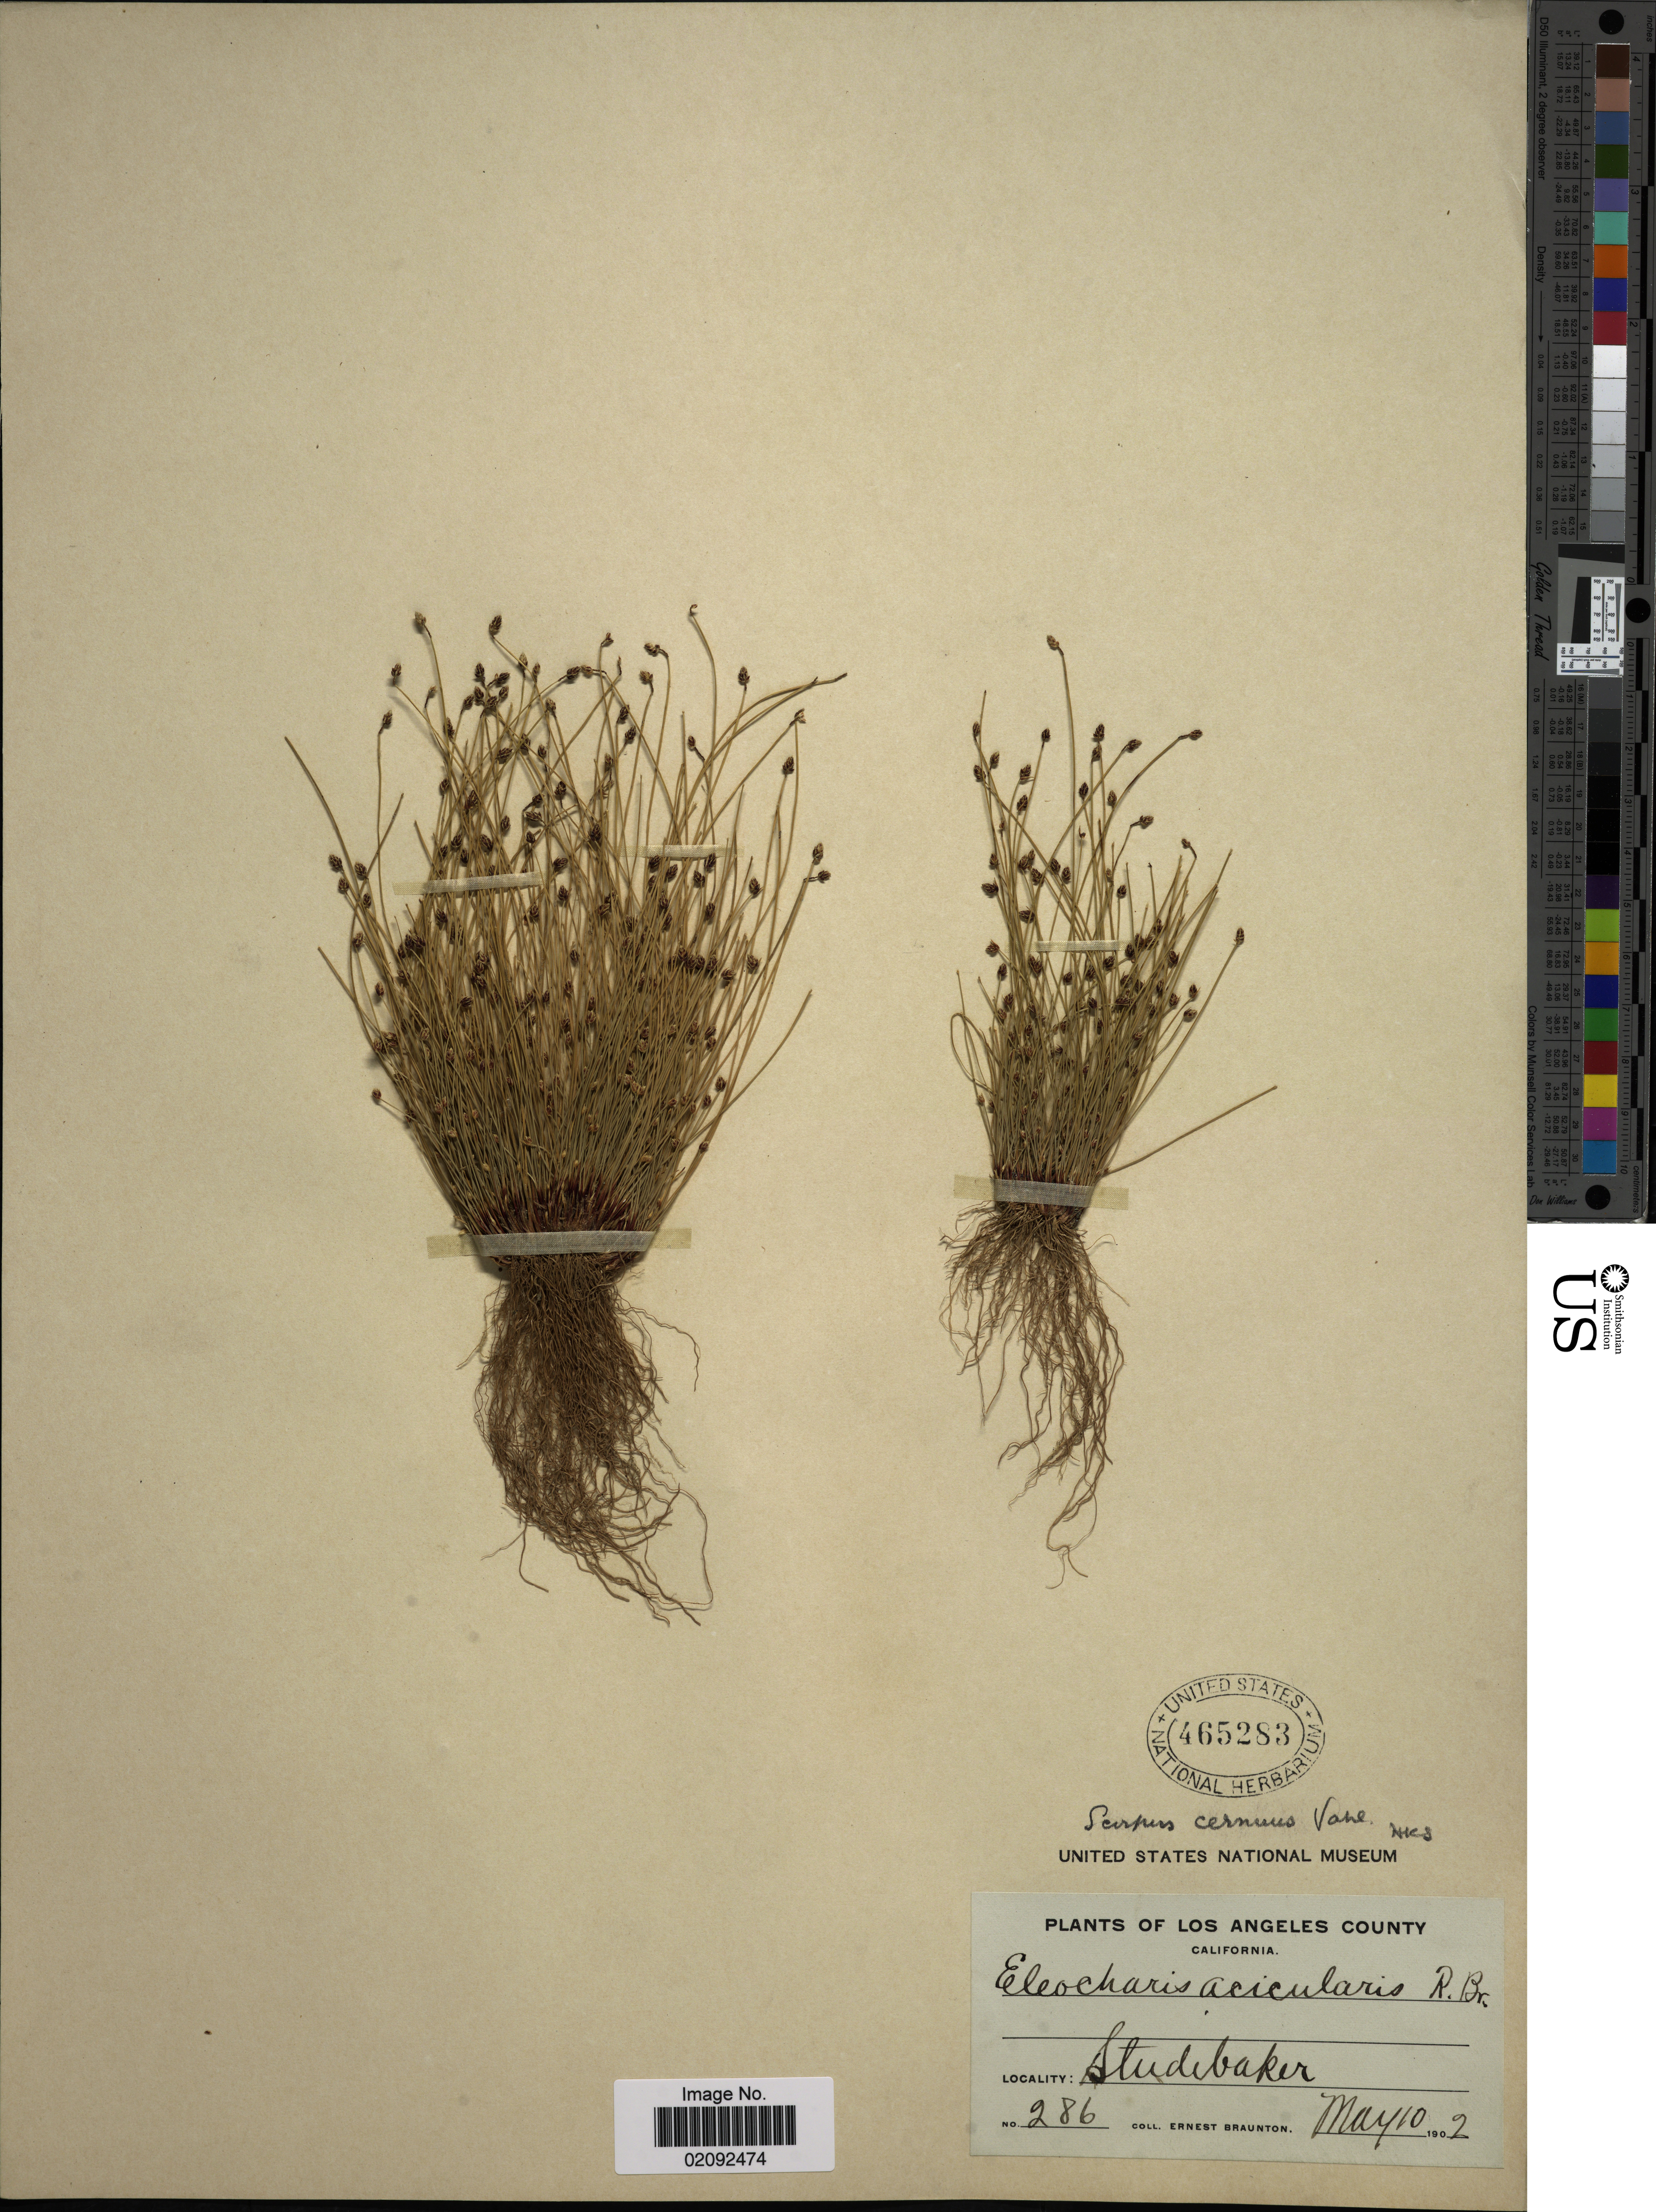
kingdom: Plantae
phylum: Tracheophyta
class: Liliopsida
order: Poales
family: Cyperaceae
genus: Isolepis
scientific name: Isolepis cernua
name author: (Vahl) Roem. & Schult.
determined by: Strong, Mark T., (BOT), Smithsonian Institution - National Museum of Natural History (UNITED STATES)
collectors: E. Braunton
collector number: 286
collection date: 1902-05-10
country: United States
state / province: California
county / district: Los Angeles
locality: Los Angeles County, Studebaker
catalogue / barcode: US 465283